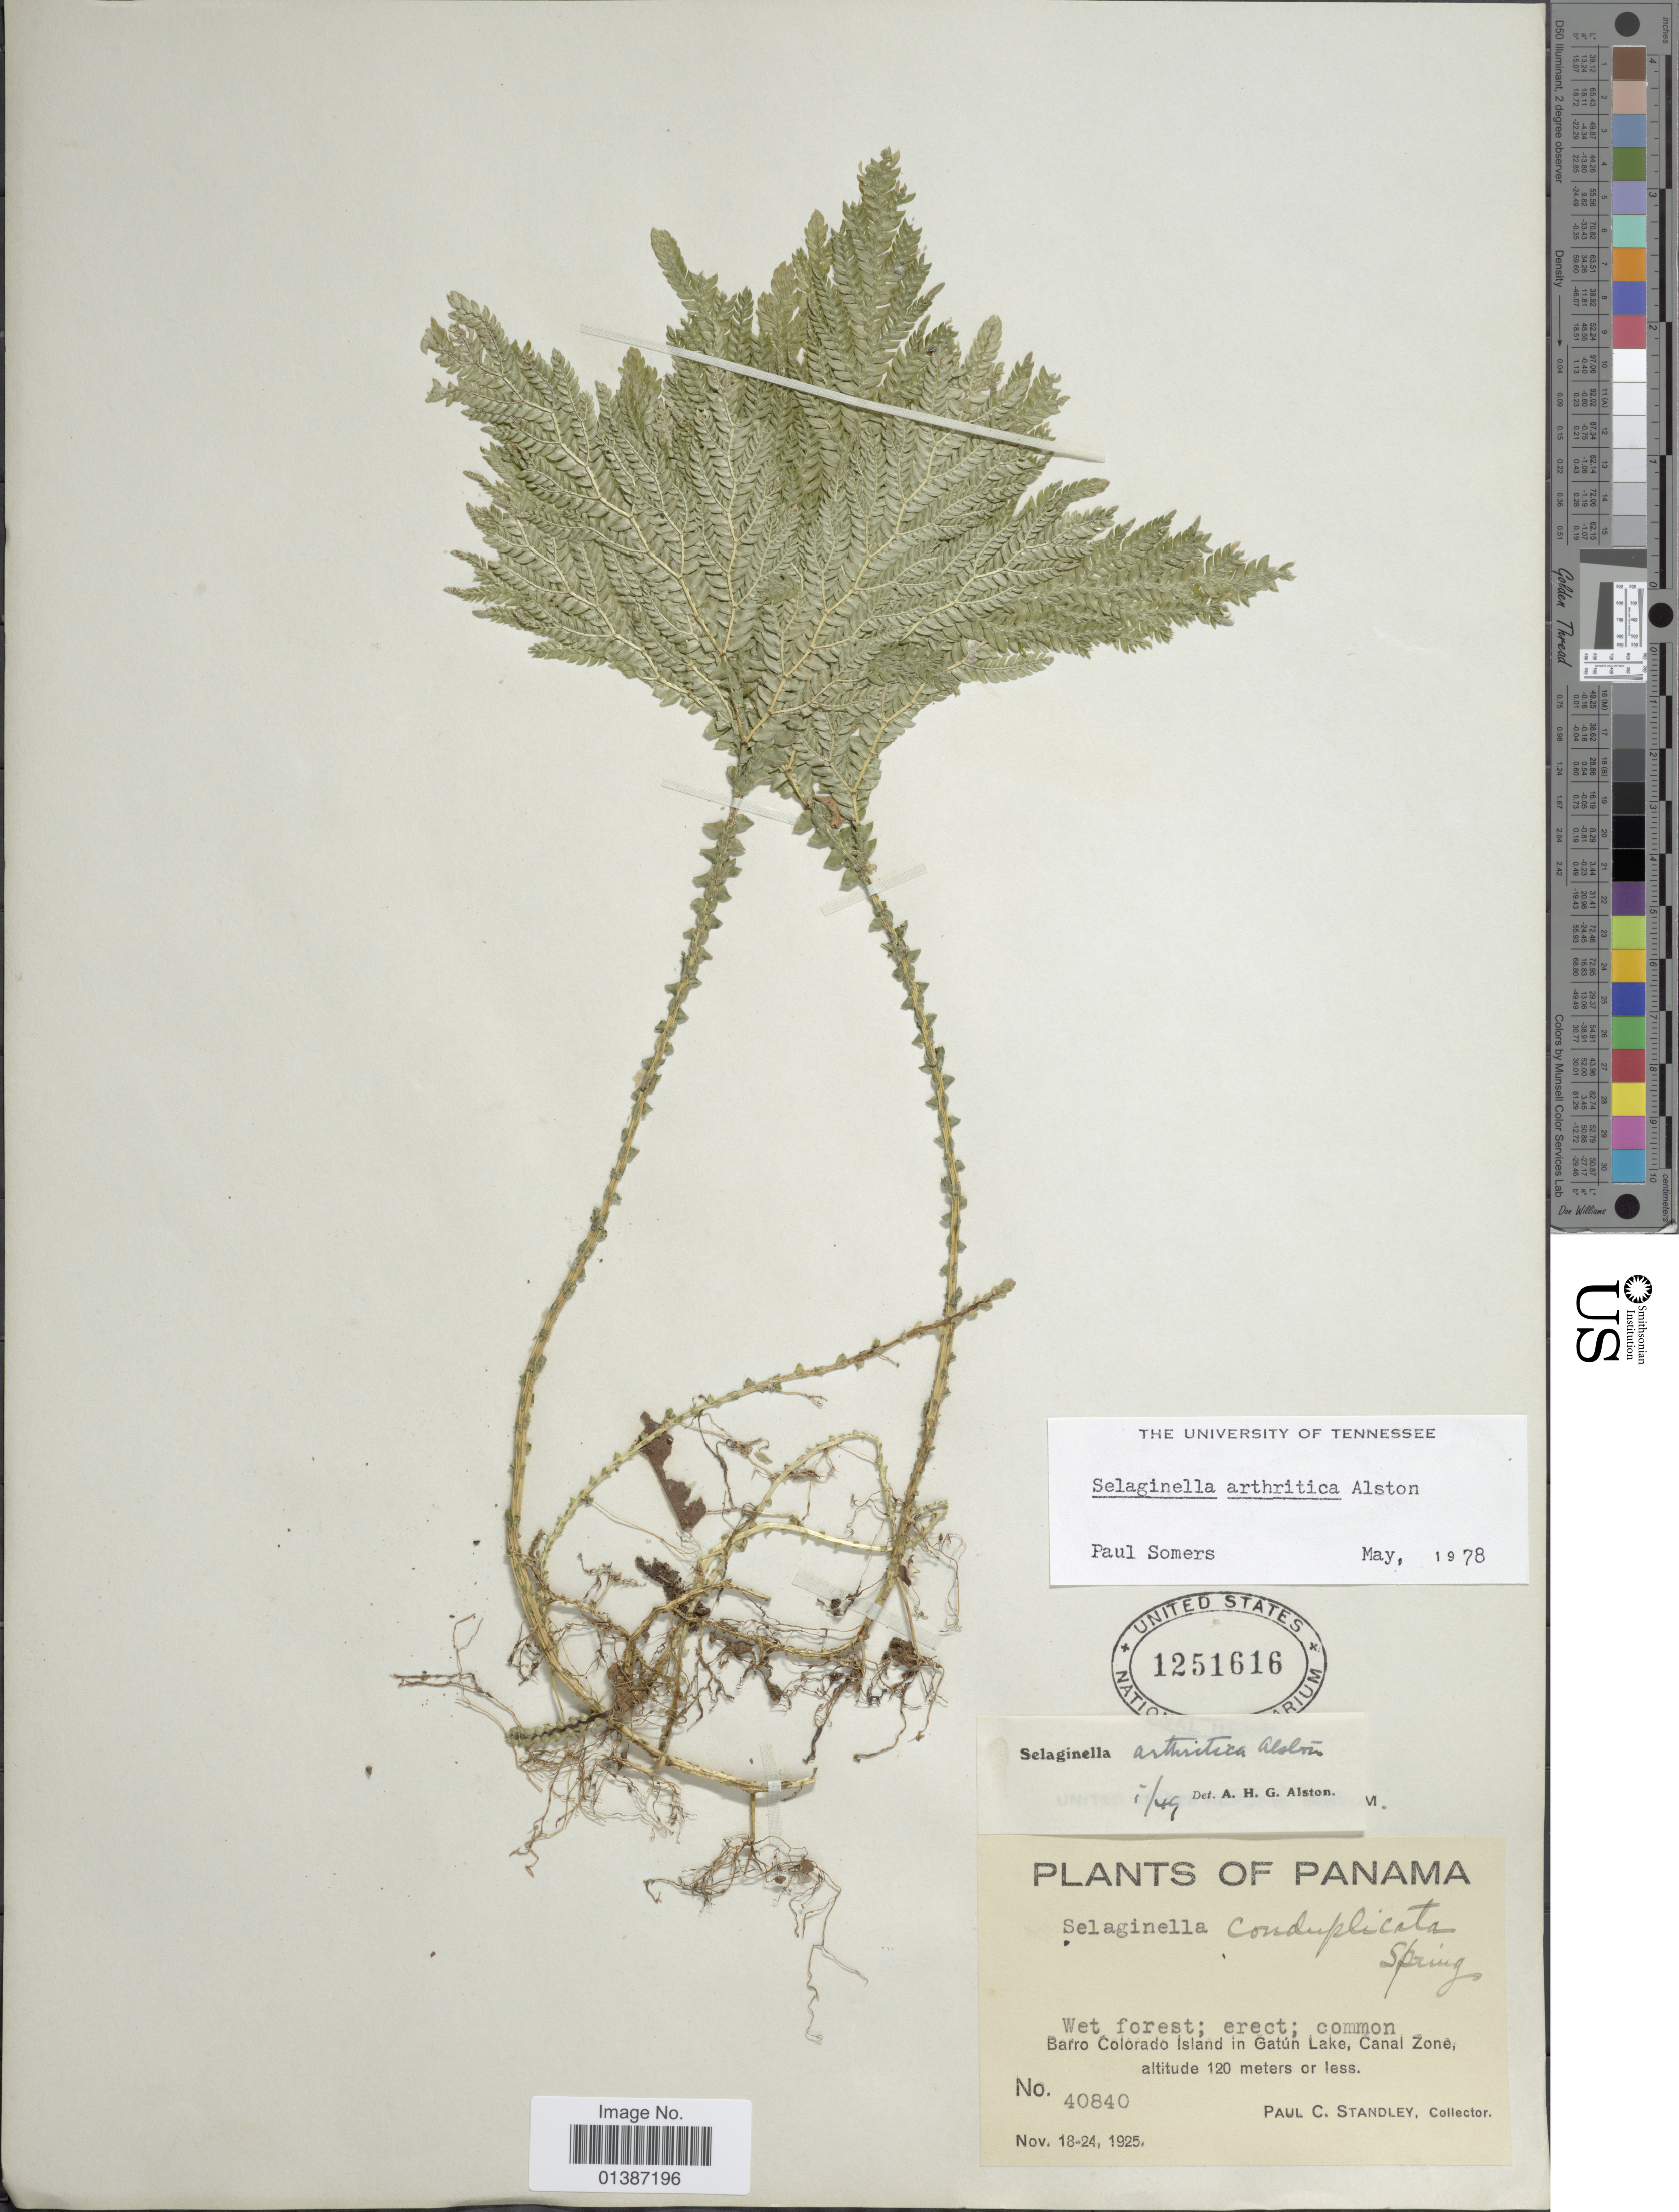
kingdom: Plantae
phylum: Tracheophyta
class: Lycopodiopsida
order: Selaginellales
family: Selaginellaceae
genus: Selaginella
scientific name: Selaginella arthritica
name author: Alston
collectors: P. C. Standley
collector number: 40840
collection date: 1925-11-18/1925-11-24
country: Panama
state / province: Panamá Oeste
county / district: Canal Zone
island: Barro Colorado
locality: Barro Colorado Island in Gatún Lake, Canal Zone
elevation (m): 120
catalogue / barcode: US 1251616